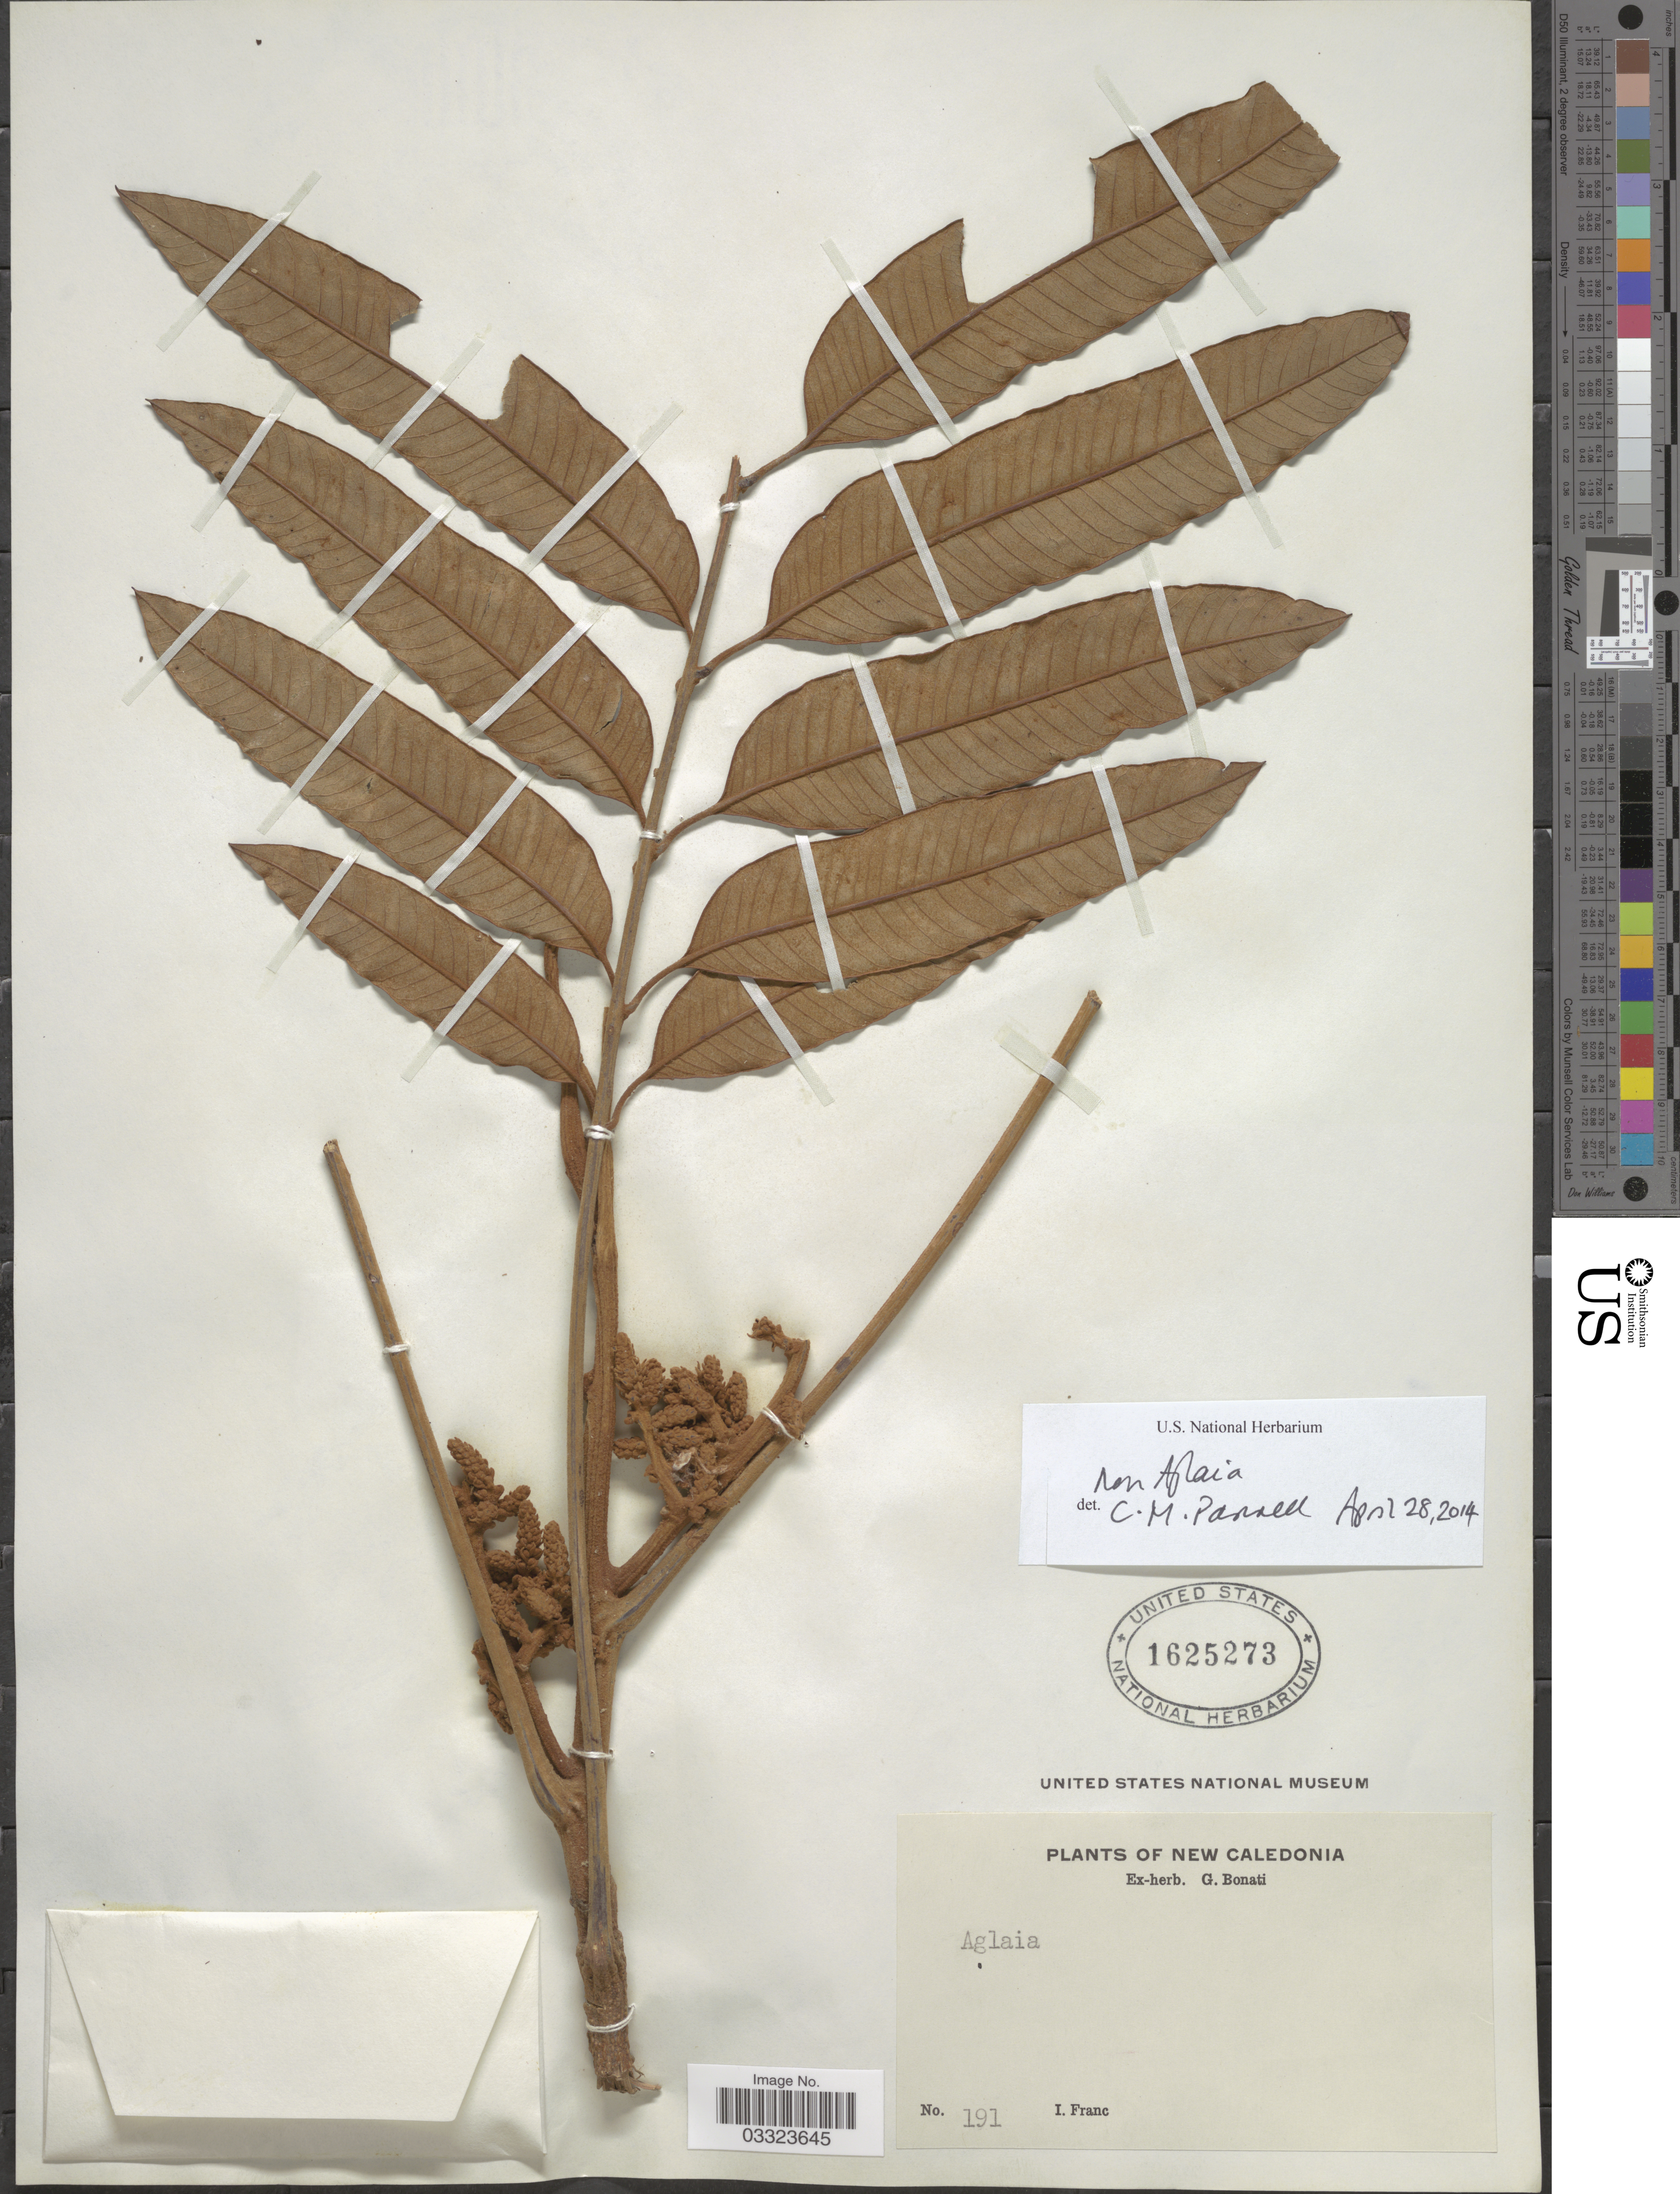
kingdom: Plantae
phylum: Tracheophyta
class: Magnoliopsida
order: Sapindales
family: Sapindaceae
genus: Podonephelium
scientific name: Podonephelium pachycaule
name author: Munzinger et al.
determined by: Munzinger, J. K.; Lowry, II, P.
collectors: I. Franc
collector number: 191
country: New Caledonia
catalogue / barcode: US 1625273